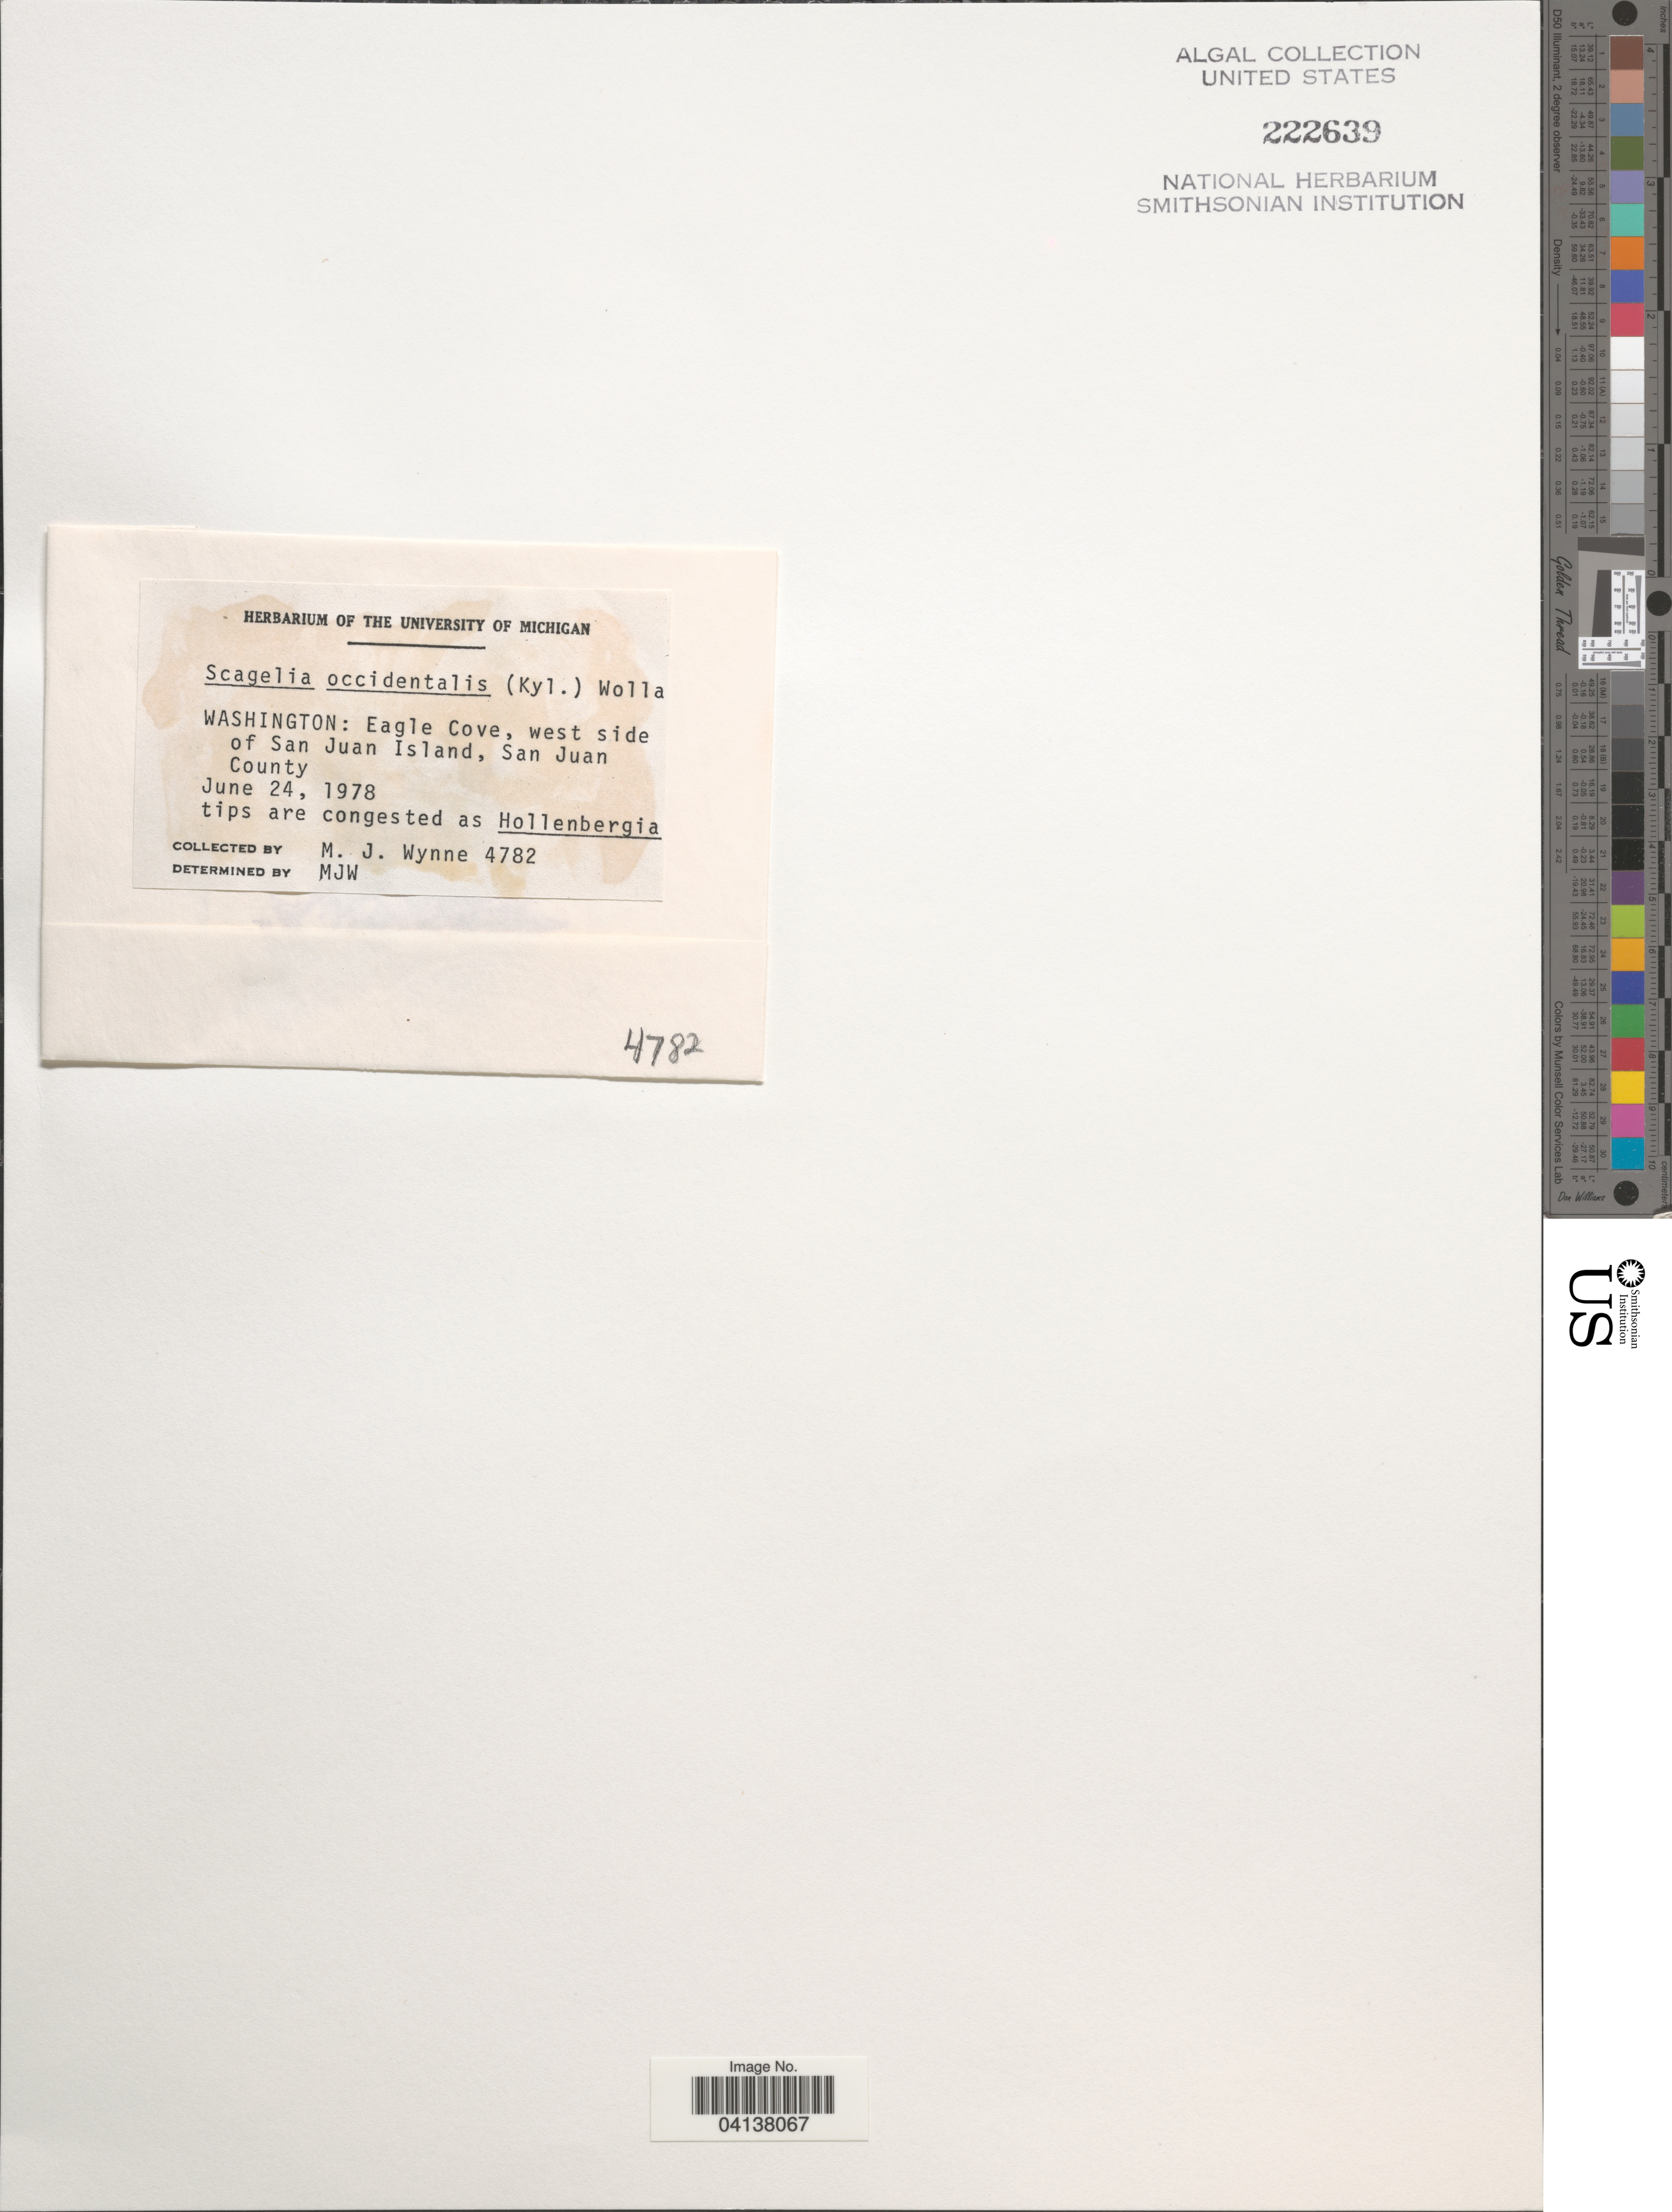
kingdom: Plantae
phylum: Rhodophyta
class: Florideophyceae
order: Ceramiales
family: Ceramiaceae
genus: Scagelia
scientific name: Scagelia occidentalis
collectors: M.J. Wynne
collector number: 4782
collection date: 1978-06-24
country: United States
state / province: Washington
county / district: San Juan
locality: Eagle Cove, west side of San Juan Island, San Juan County.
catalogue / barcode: US 222639